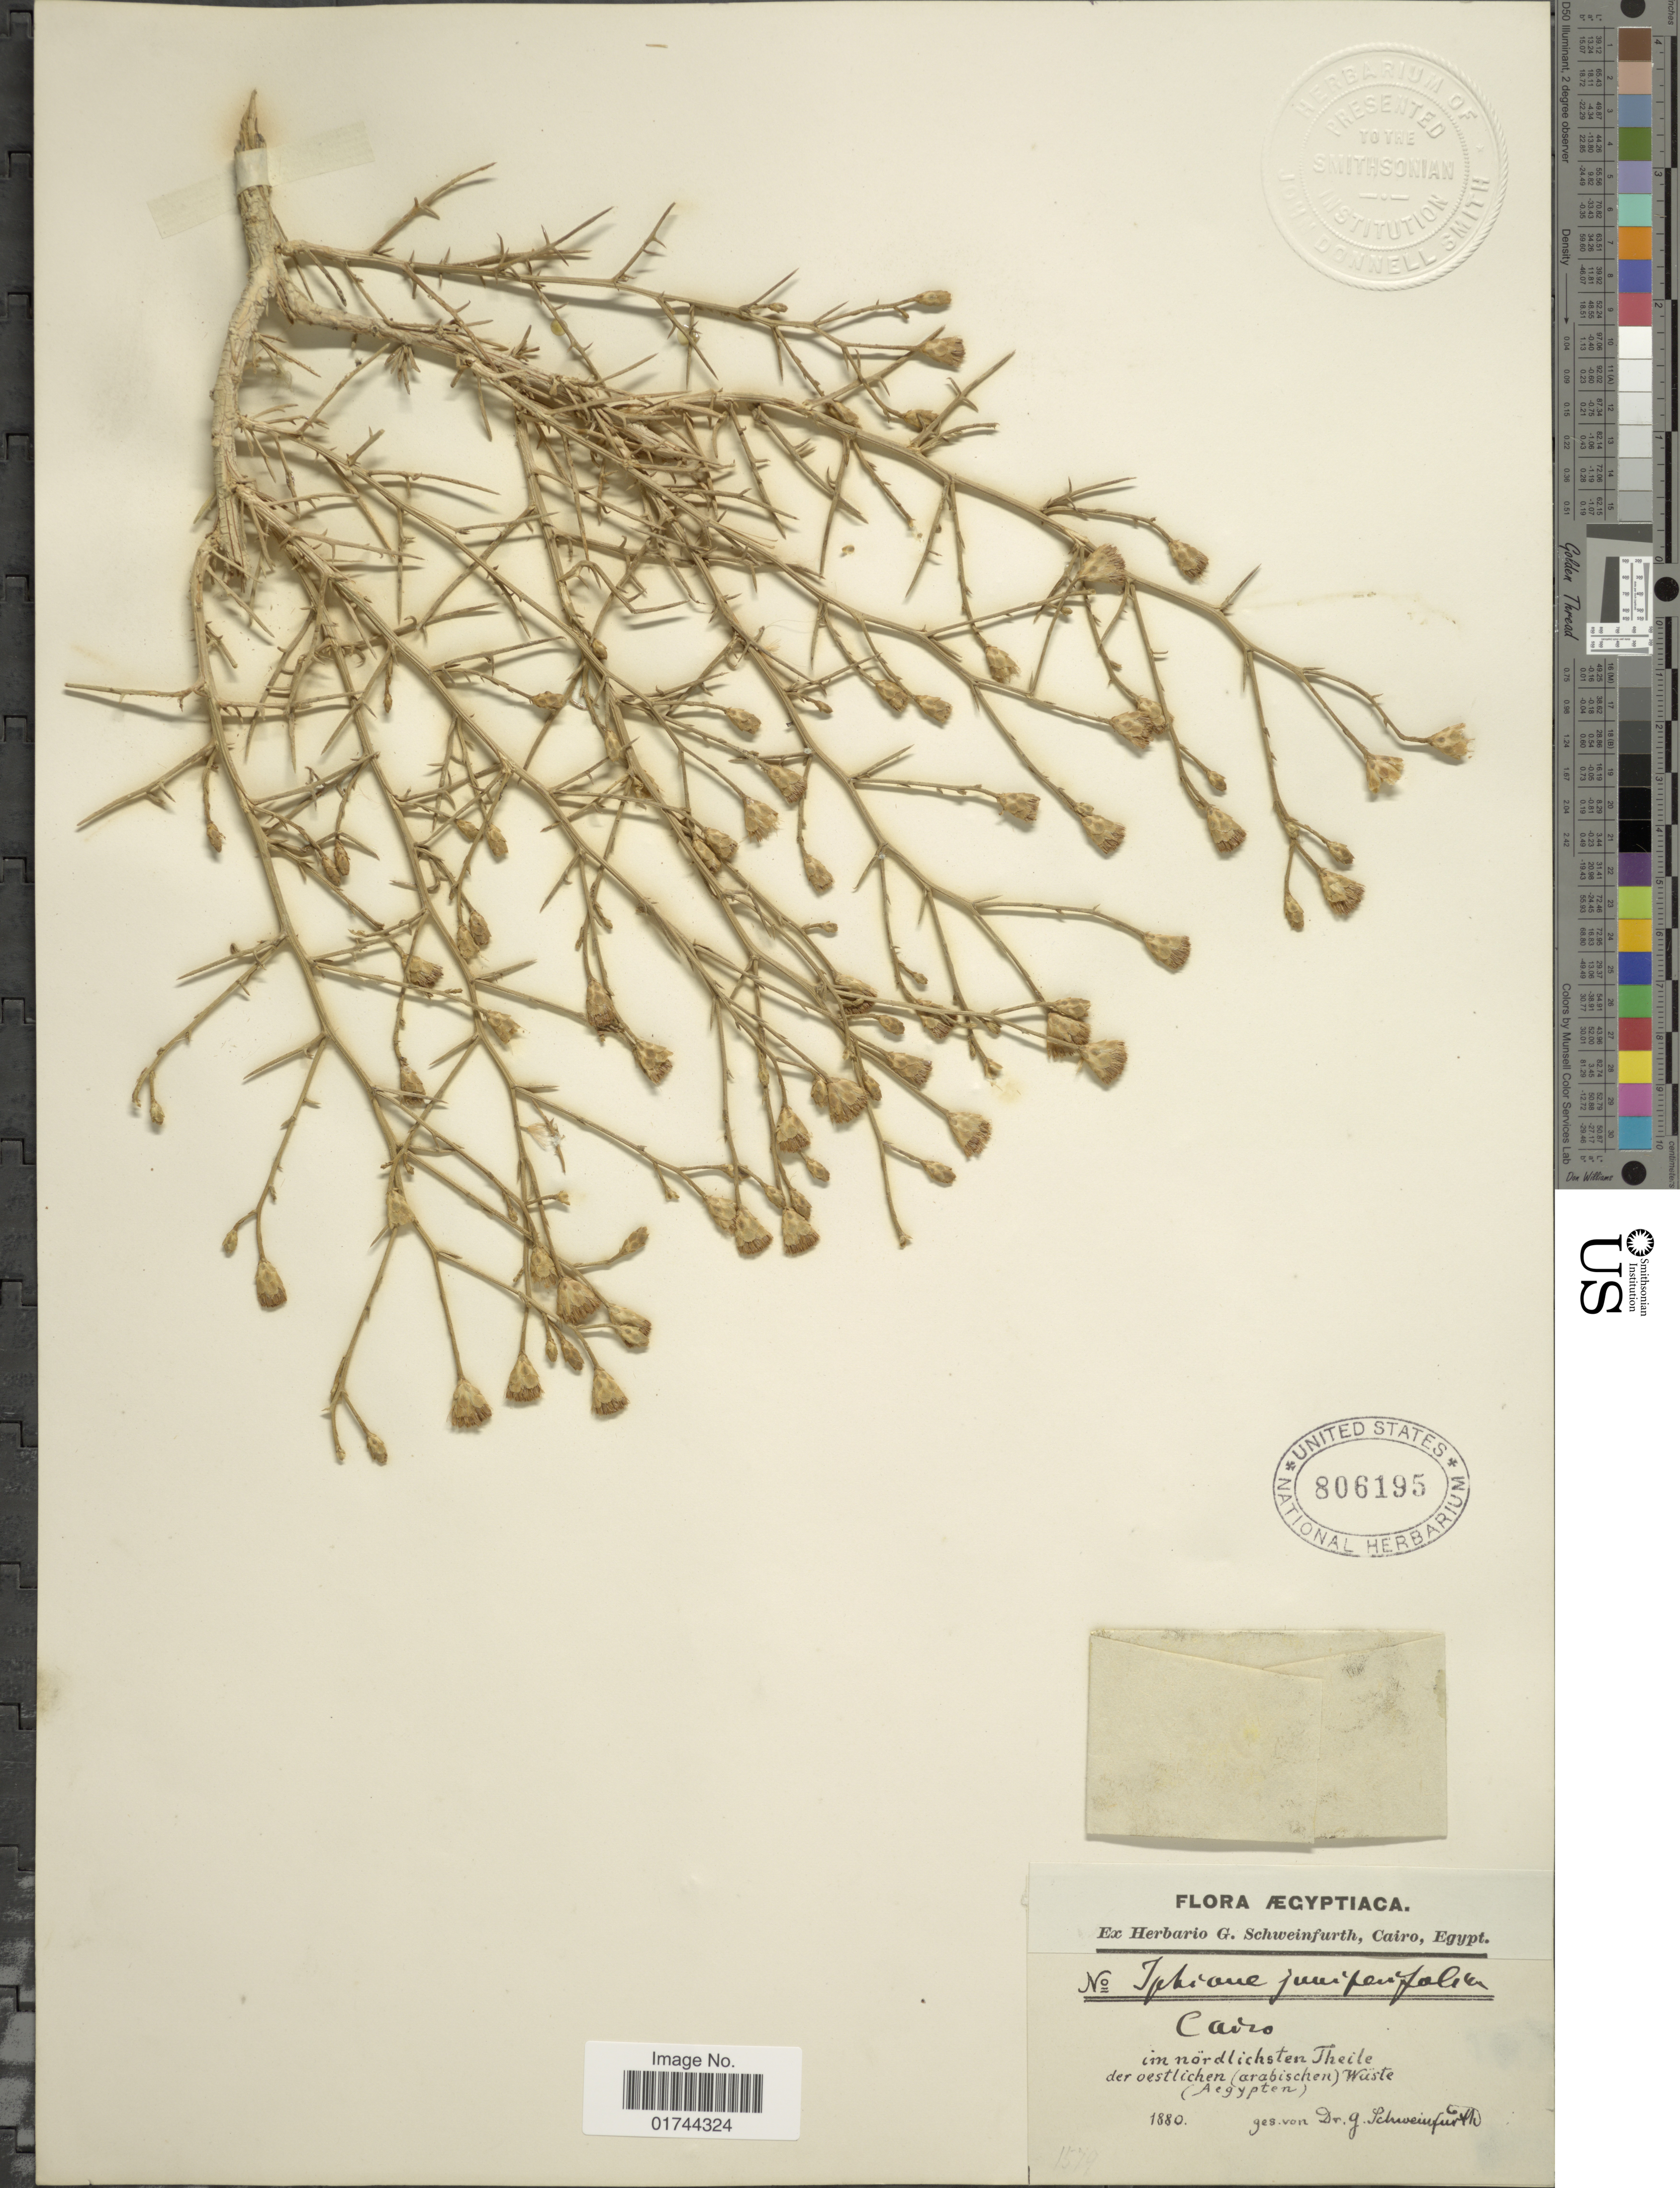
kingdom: Plantae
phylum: Tracheophyta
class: Magnoliopsida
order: Asterales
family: Asteraceae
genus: Iphiona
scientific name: Iphiona juniperifolia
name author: Cass.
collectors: G. A. Schweinfurth (herbarium)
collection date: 1880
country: Egypt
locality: Aegyptiaca, in nordlichsten Theile der oestlichten (arabischen) Wuste (Aegypten)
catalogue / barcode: US 806195